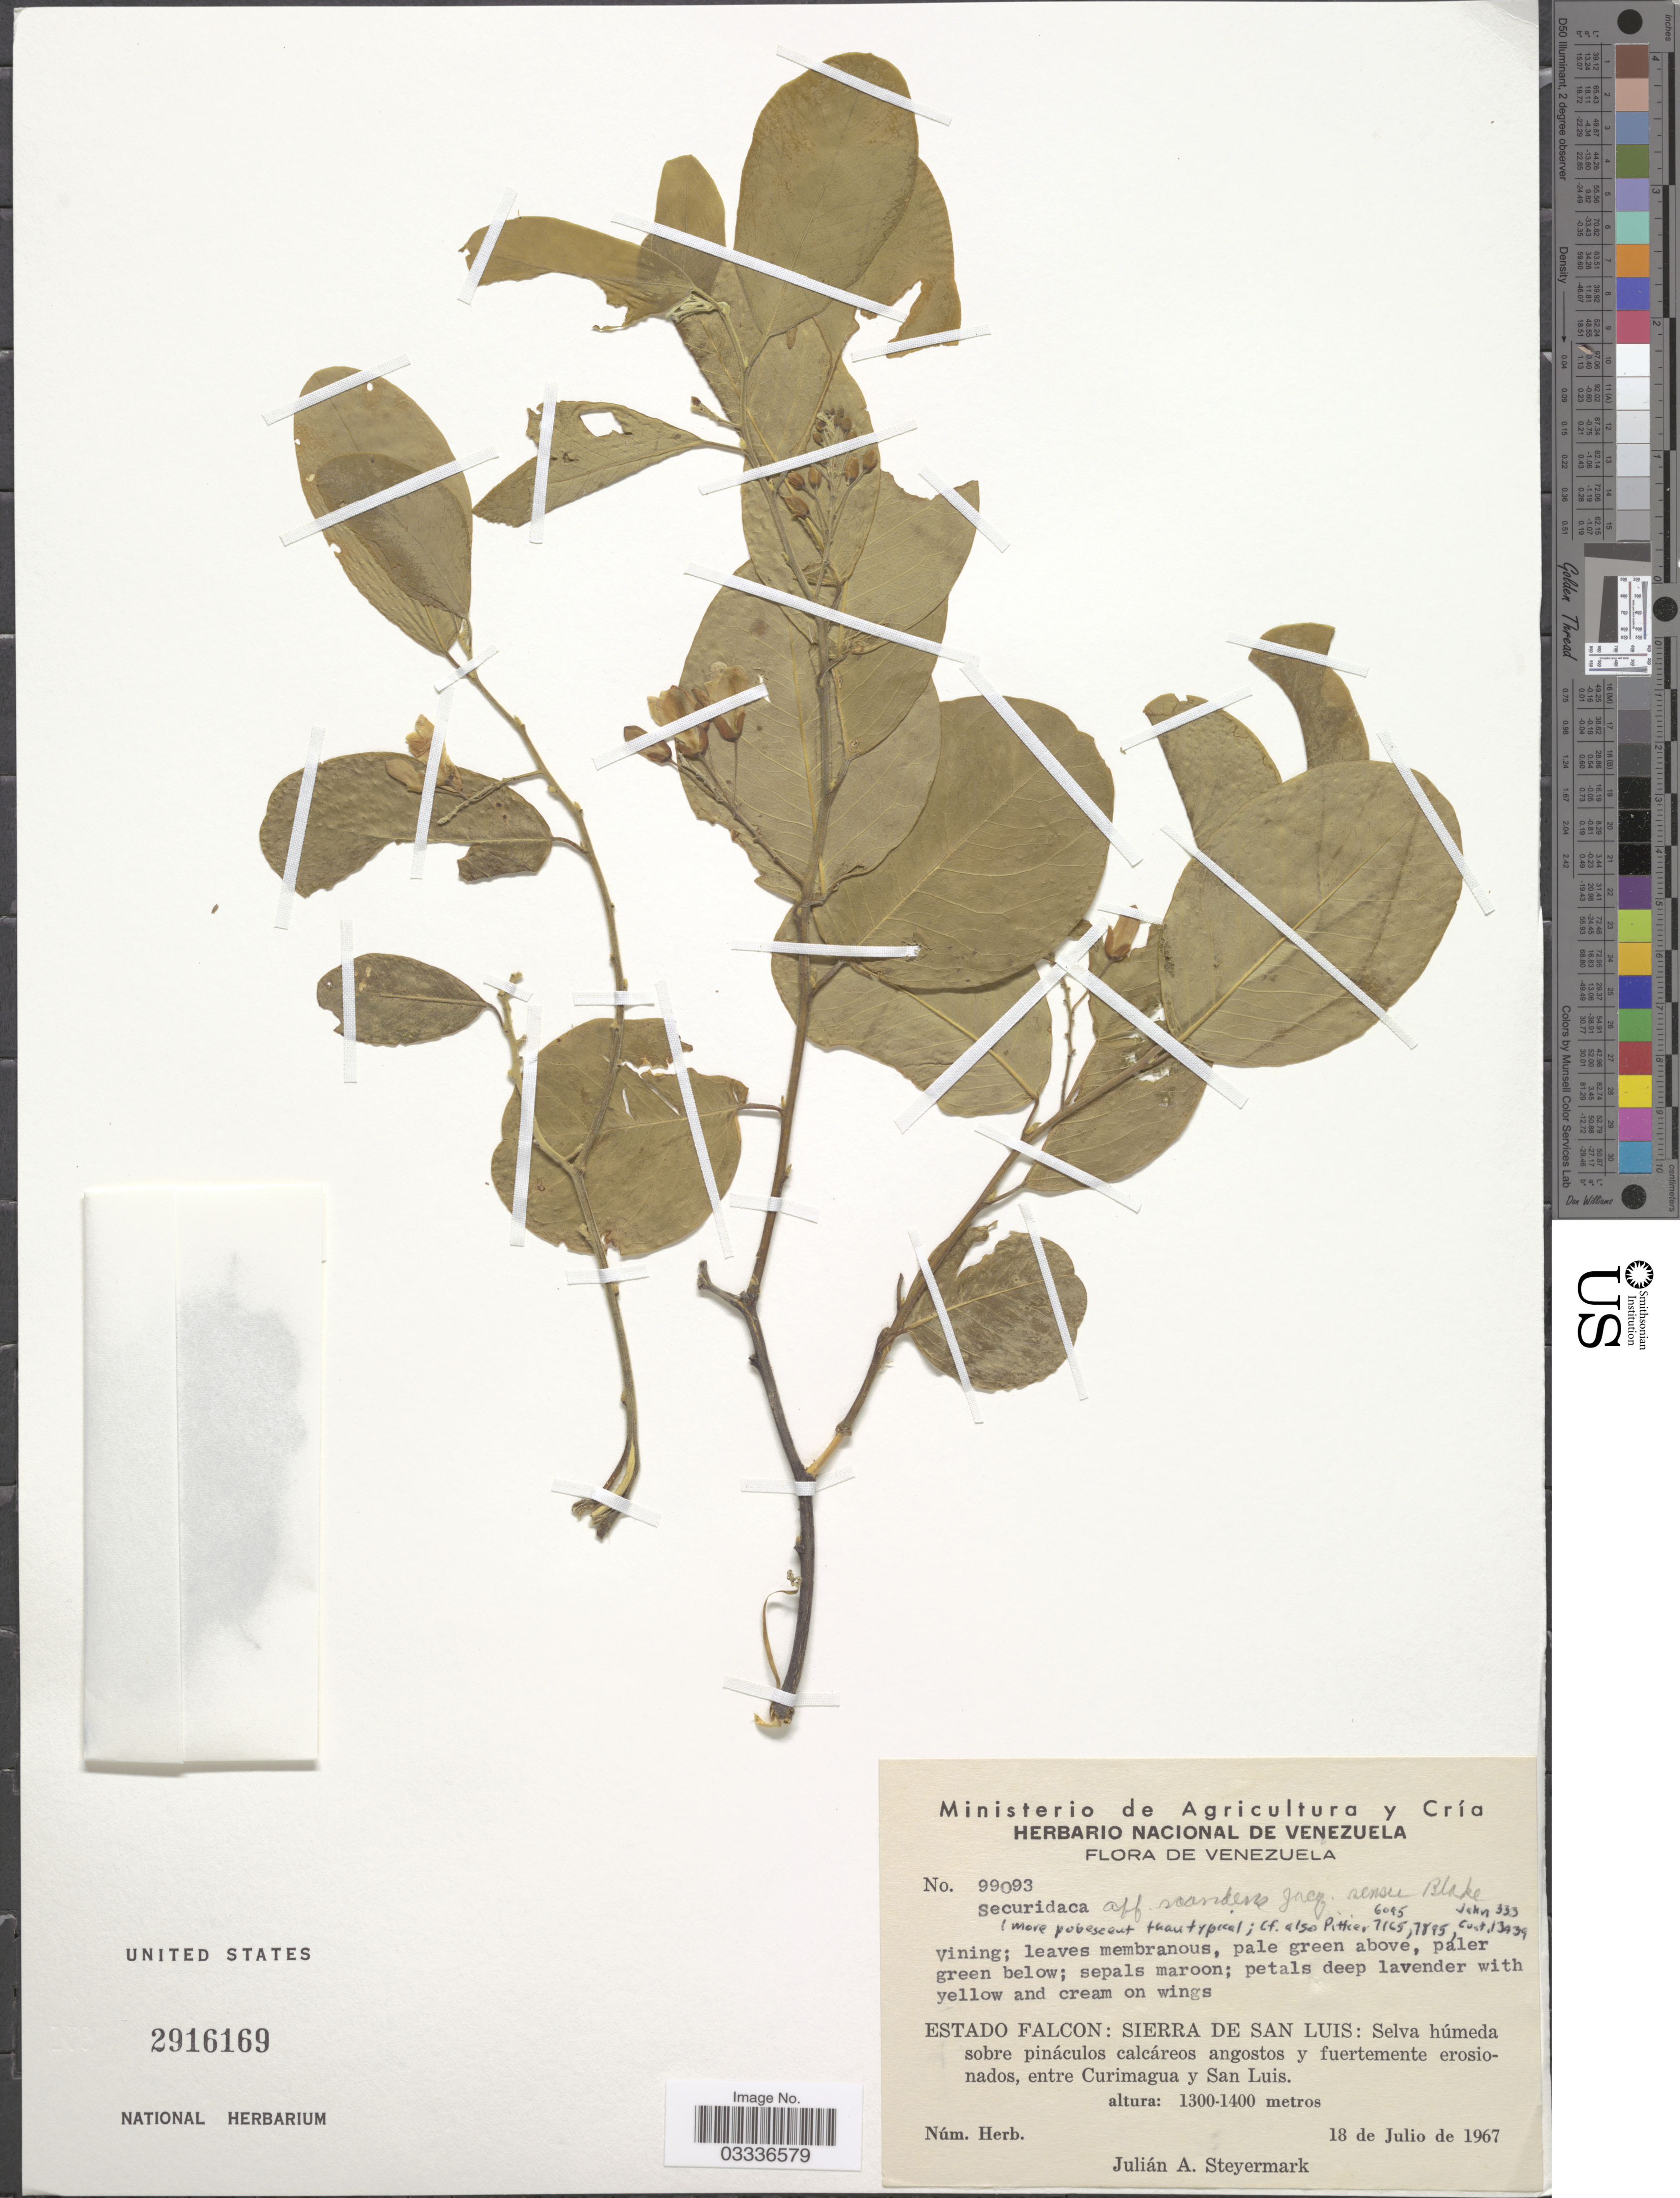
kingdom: Plantae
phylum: Tracheophyta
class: Magnoliopsida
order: Fabales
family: Polygalaceae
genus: Securidaca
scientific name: Securidaca scandens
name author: Jacq.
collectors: J. Steyermark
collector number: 99093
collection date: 1967-07-18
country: Venezuela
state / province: Falcón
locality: Sierra de San Luis: Entre Curimagua y San Luis.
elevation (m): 1300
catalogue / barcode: US 2916169